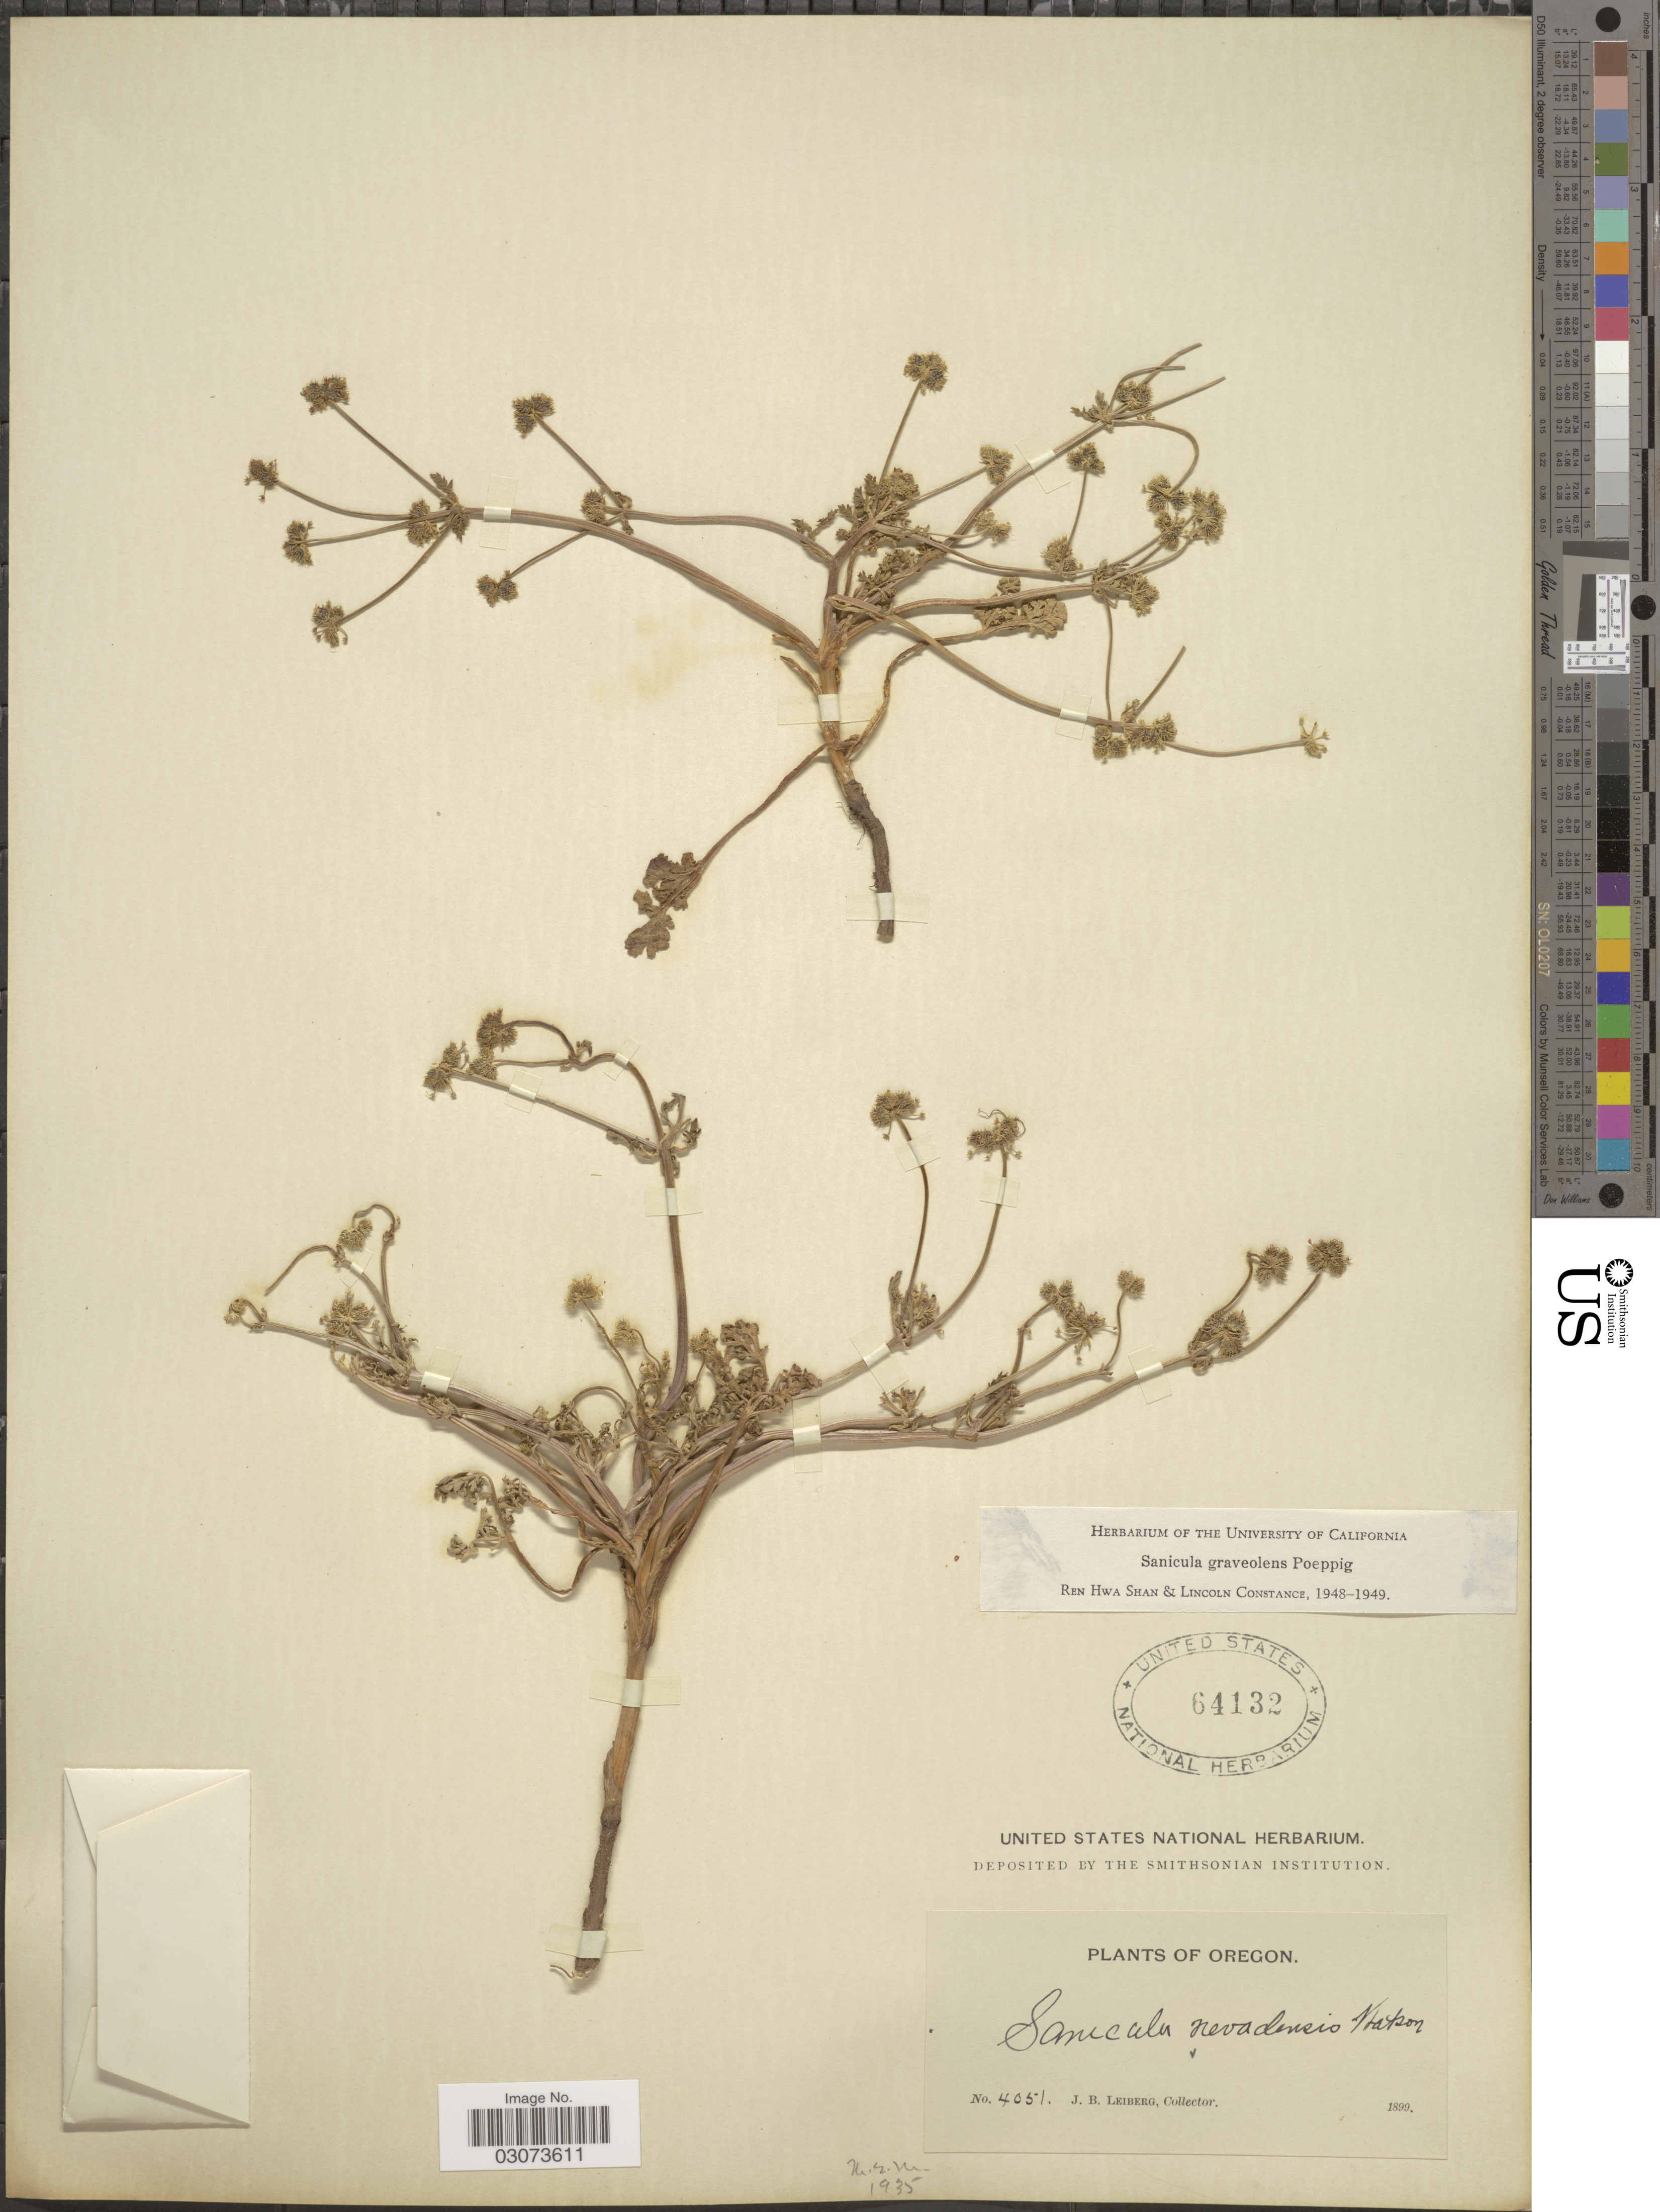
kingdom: Plantae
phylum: Tracheophyta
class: Magnoliopsida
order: Apiales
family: Apiaceae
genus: Sanicula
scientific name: Sanicula graveolens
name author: Poepp. ex DC.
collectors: J. B. Leiberg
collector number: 4051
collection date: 1899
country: United States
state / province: Oregon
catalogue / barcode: US 64132